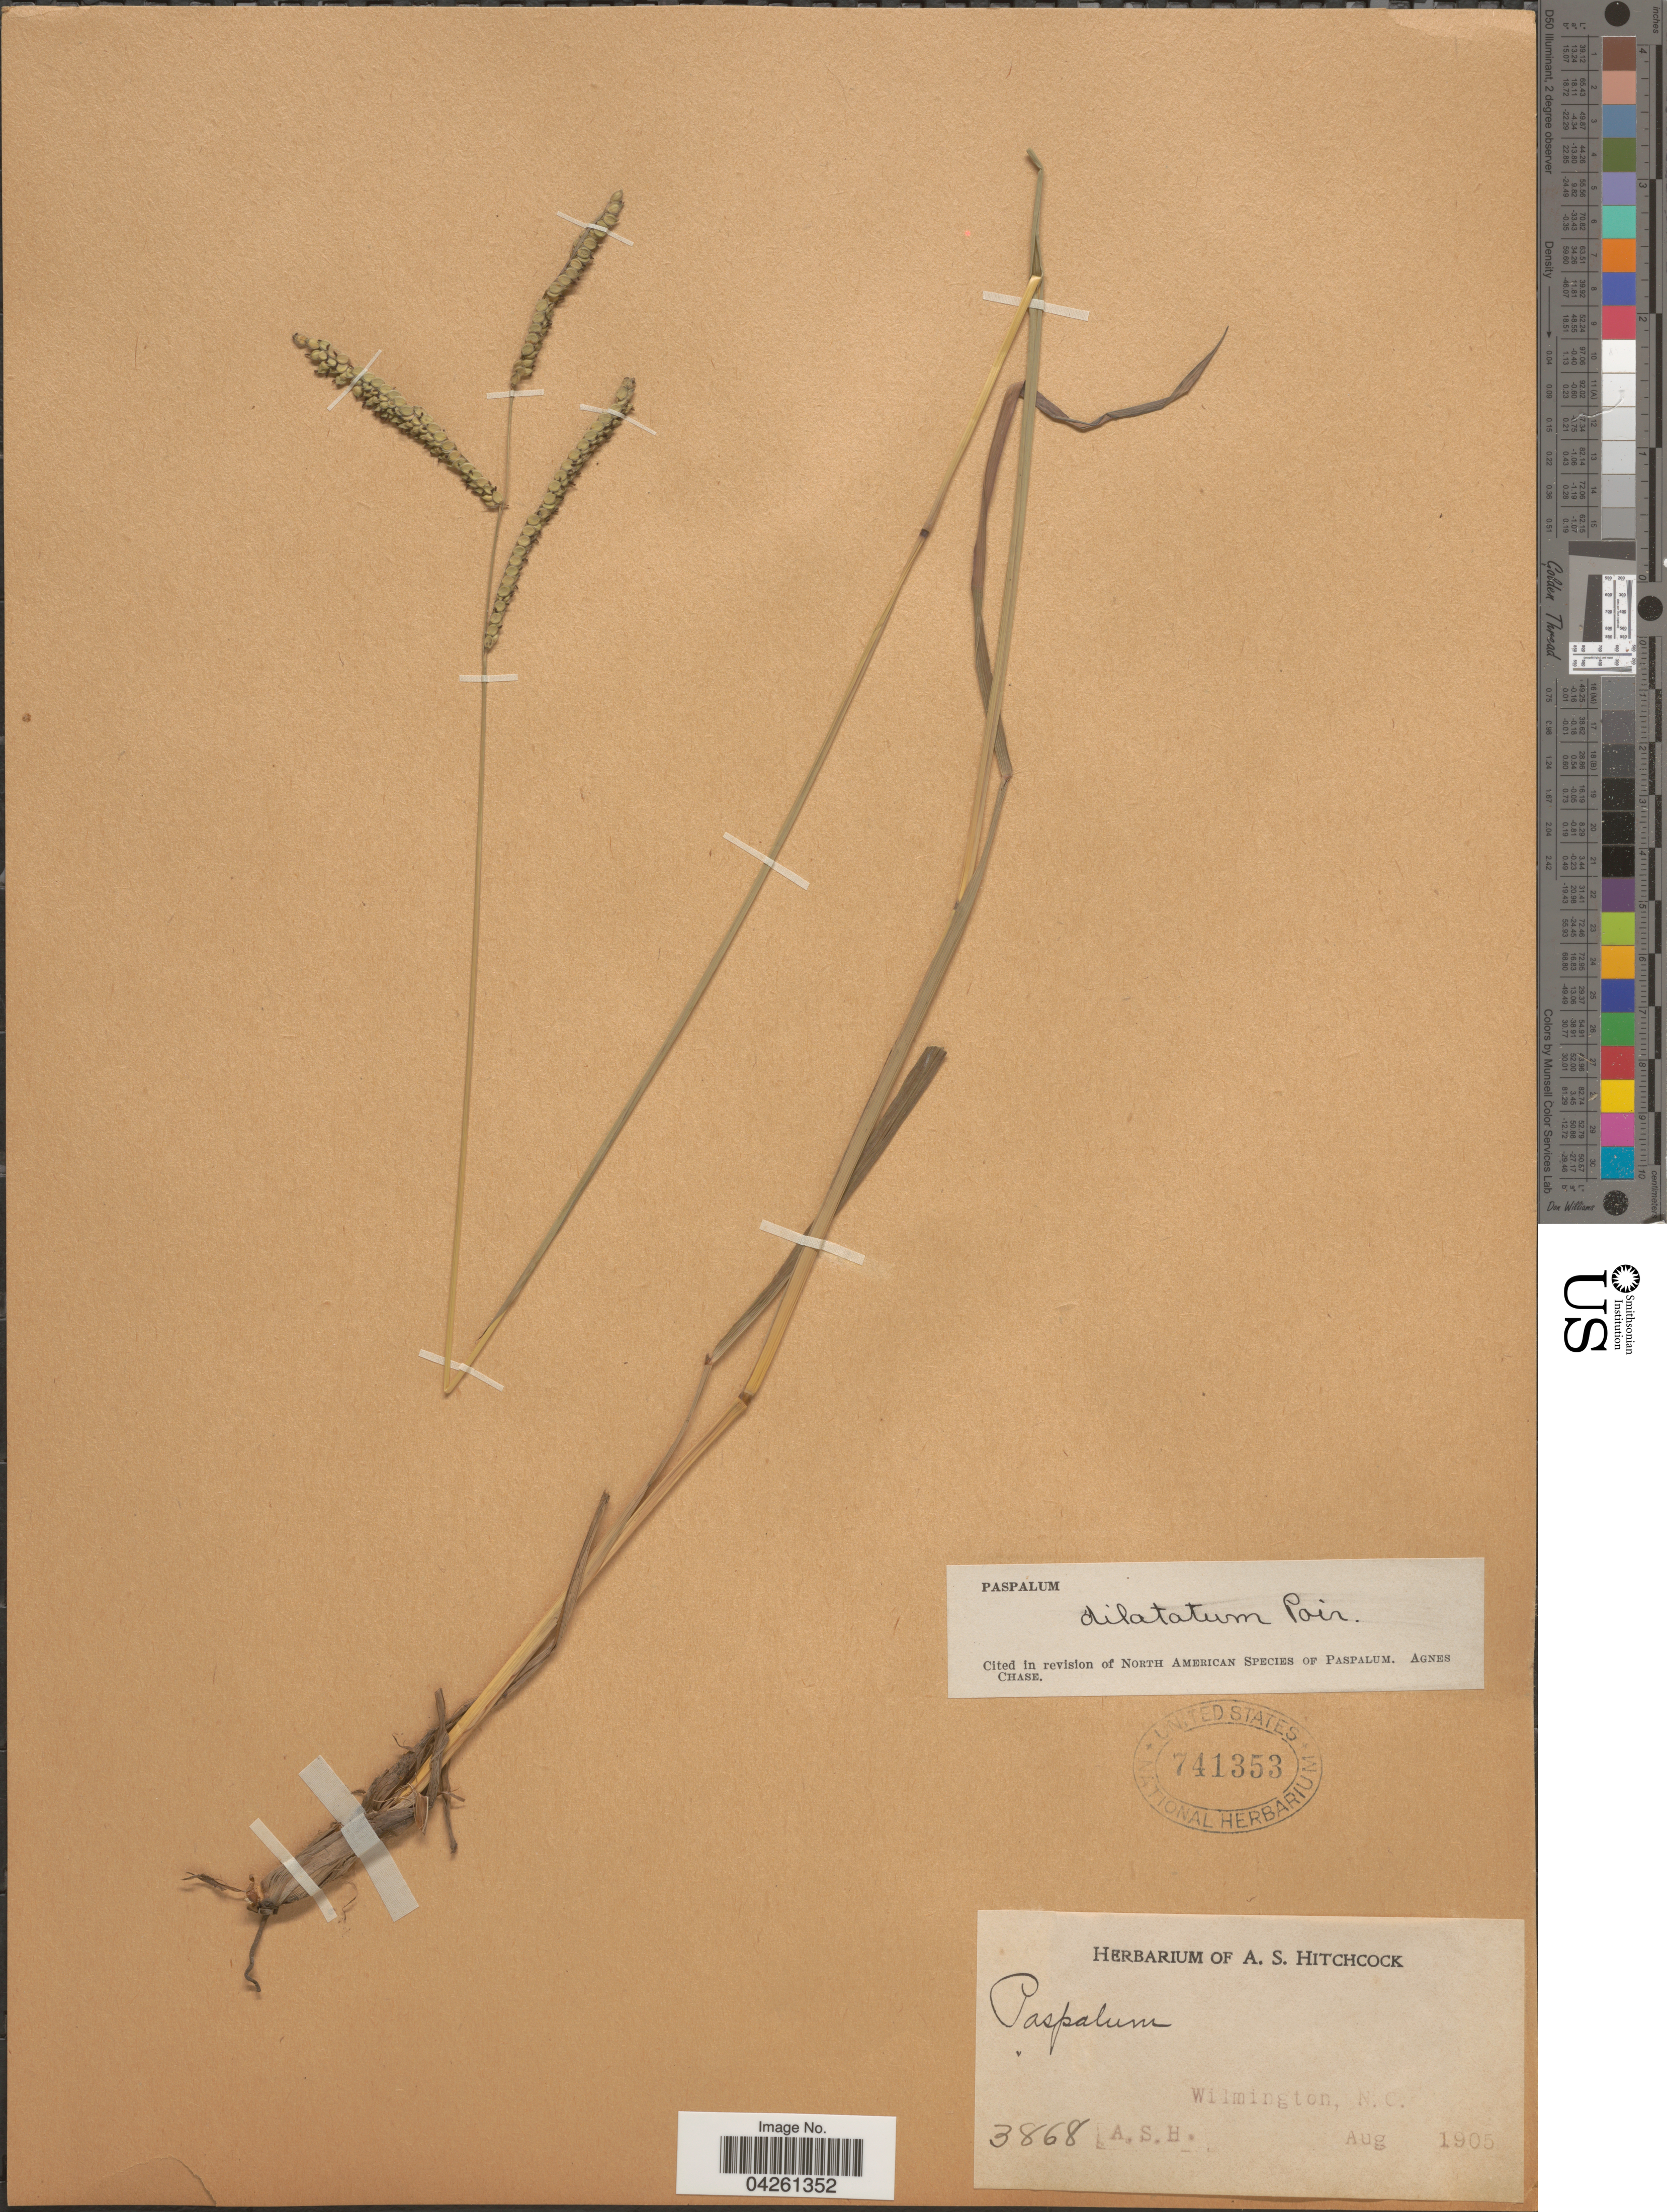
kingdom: Plantae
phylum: Tracheophyta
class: Liliopsida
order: Poales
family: Poaceae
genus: Paspalum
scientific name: Paspalum dilatatum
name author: Poir.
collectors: A. S. Hitchcock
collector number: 3868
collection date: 1905-08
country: United States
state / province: North Carolina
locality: Wilmington.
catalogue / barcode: US 741353